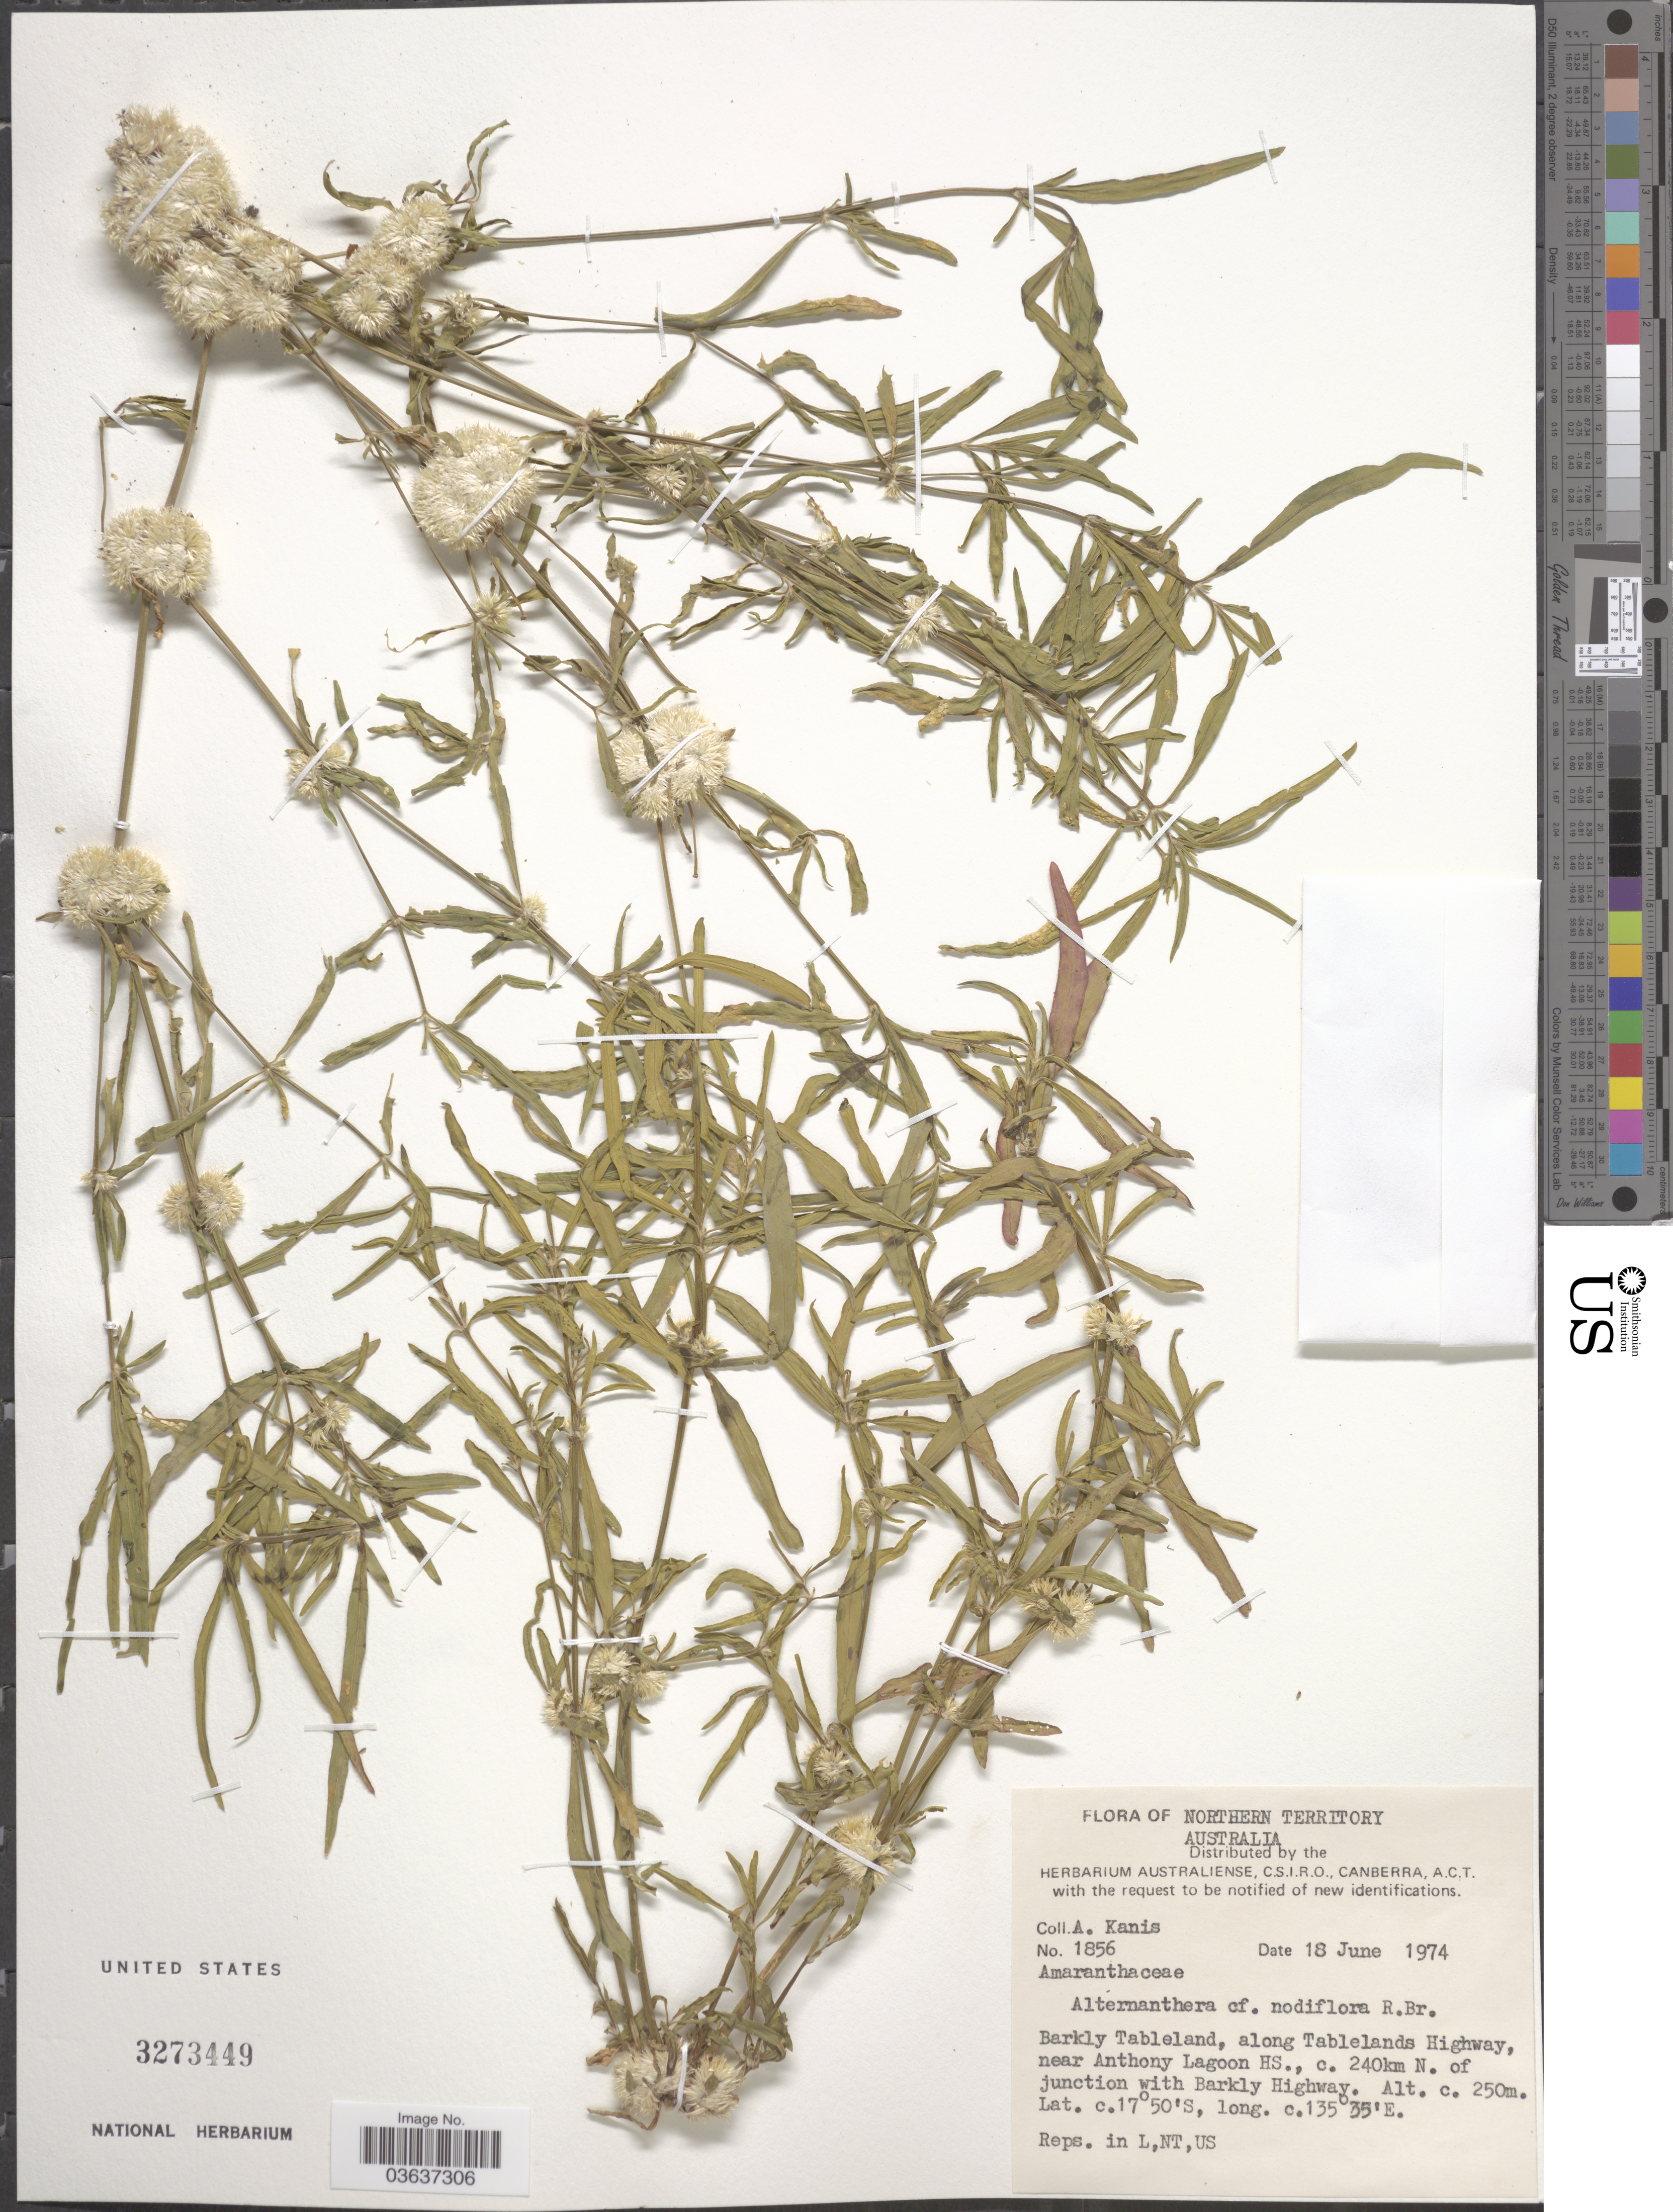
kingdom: Plantae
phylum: Tracheophyta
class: Magnoliopsida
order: Caryophyllales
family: Amaranthaceae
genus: Alternanthera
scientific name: Alternanthera nodiflora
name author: R. Br.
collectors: A. Kanis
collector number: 1856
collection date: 1974-06-18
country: Australia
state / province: Northern Territory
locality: Barkly Tableland, along Tablelands Highway, near Anthony Lagoon HS., c. 240 km N. of junction with Barkly Highway.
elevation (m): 250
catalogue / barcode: US 3273449